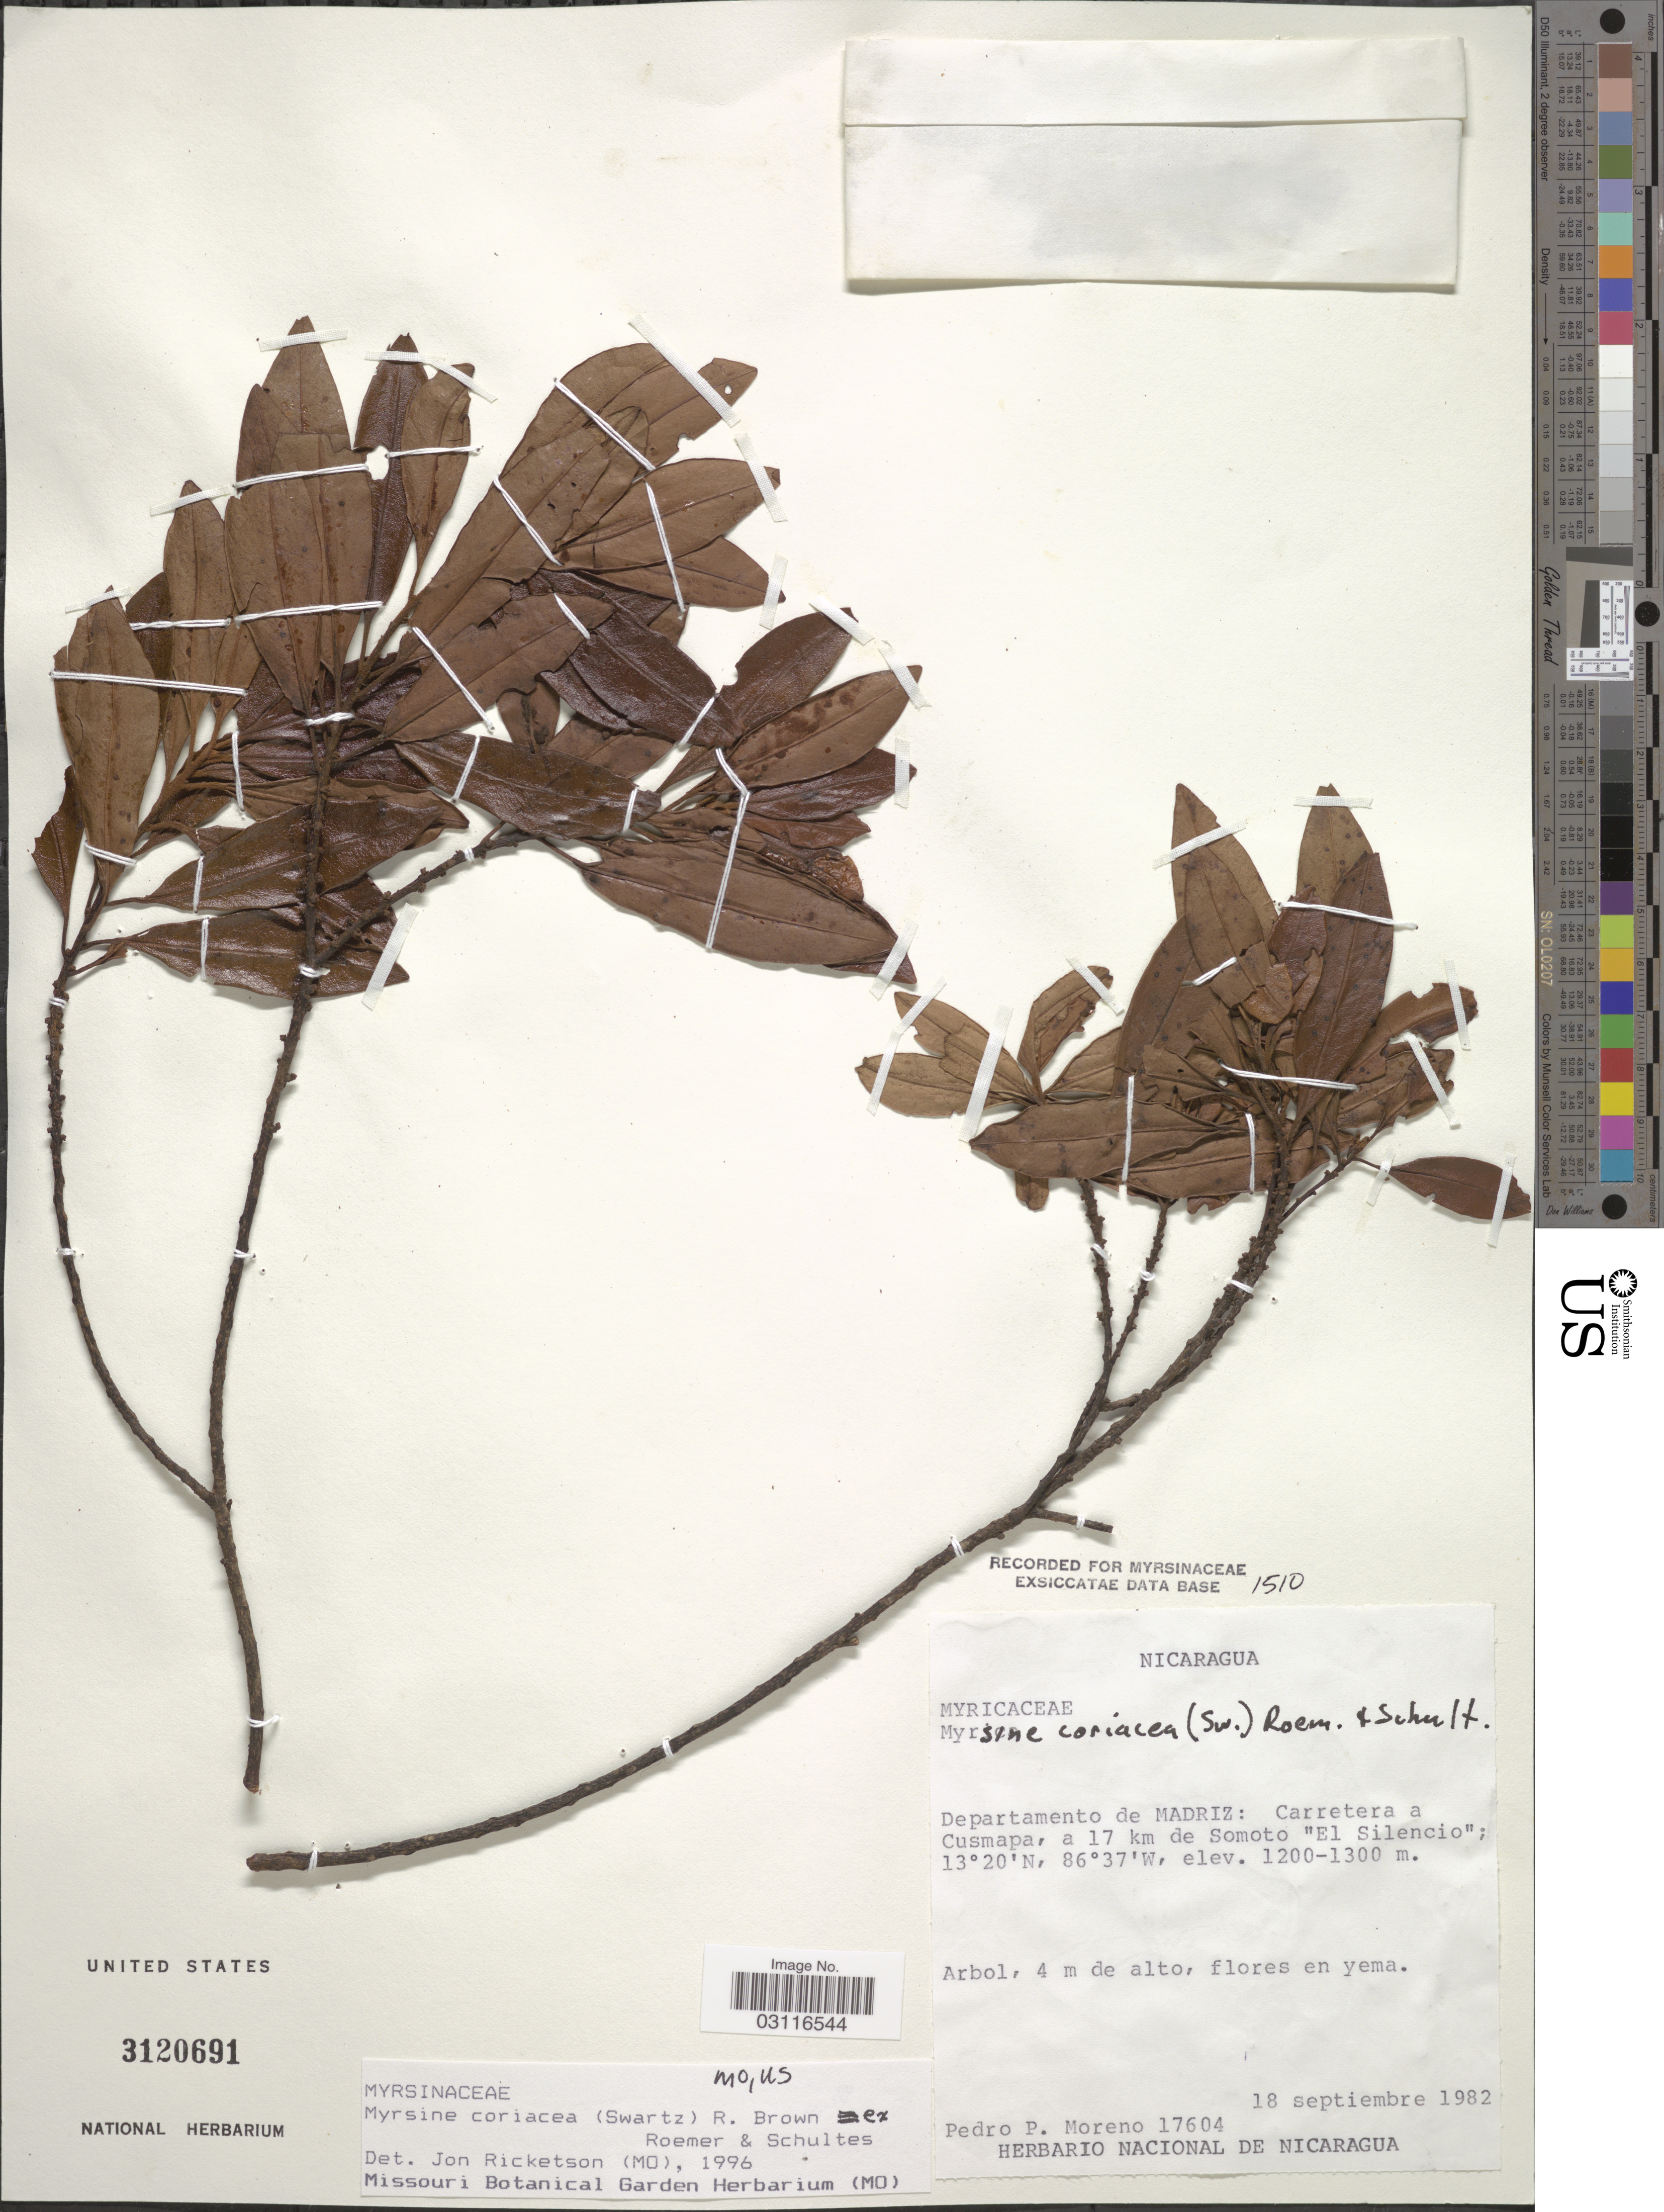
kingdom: Plantae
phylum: Tracheophyta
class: Magnoliopsida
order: Ericales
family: Primulaceae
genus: Myrsine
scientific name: Myrsine coriacea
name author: (Sw.) R. Br. ex Roem. & Schult.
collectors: P. Moreno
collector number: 17604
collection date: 1982-09-18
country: Nicaragua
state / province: Madriz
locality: Departamento de Madriz: Carretera a Cusmapa, a 17 km de Somoto "El Silencio".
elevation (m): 1200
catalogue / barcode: US 3120691